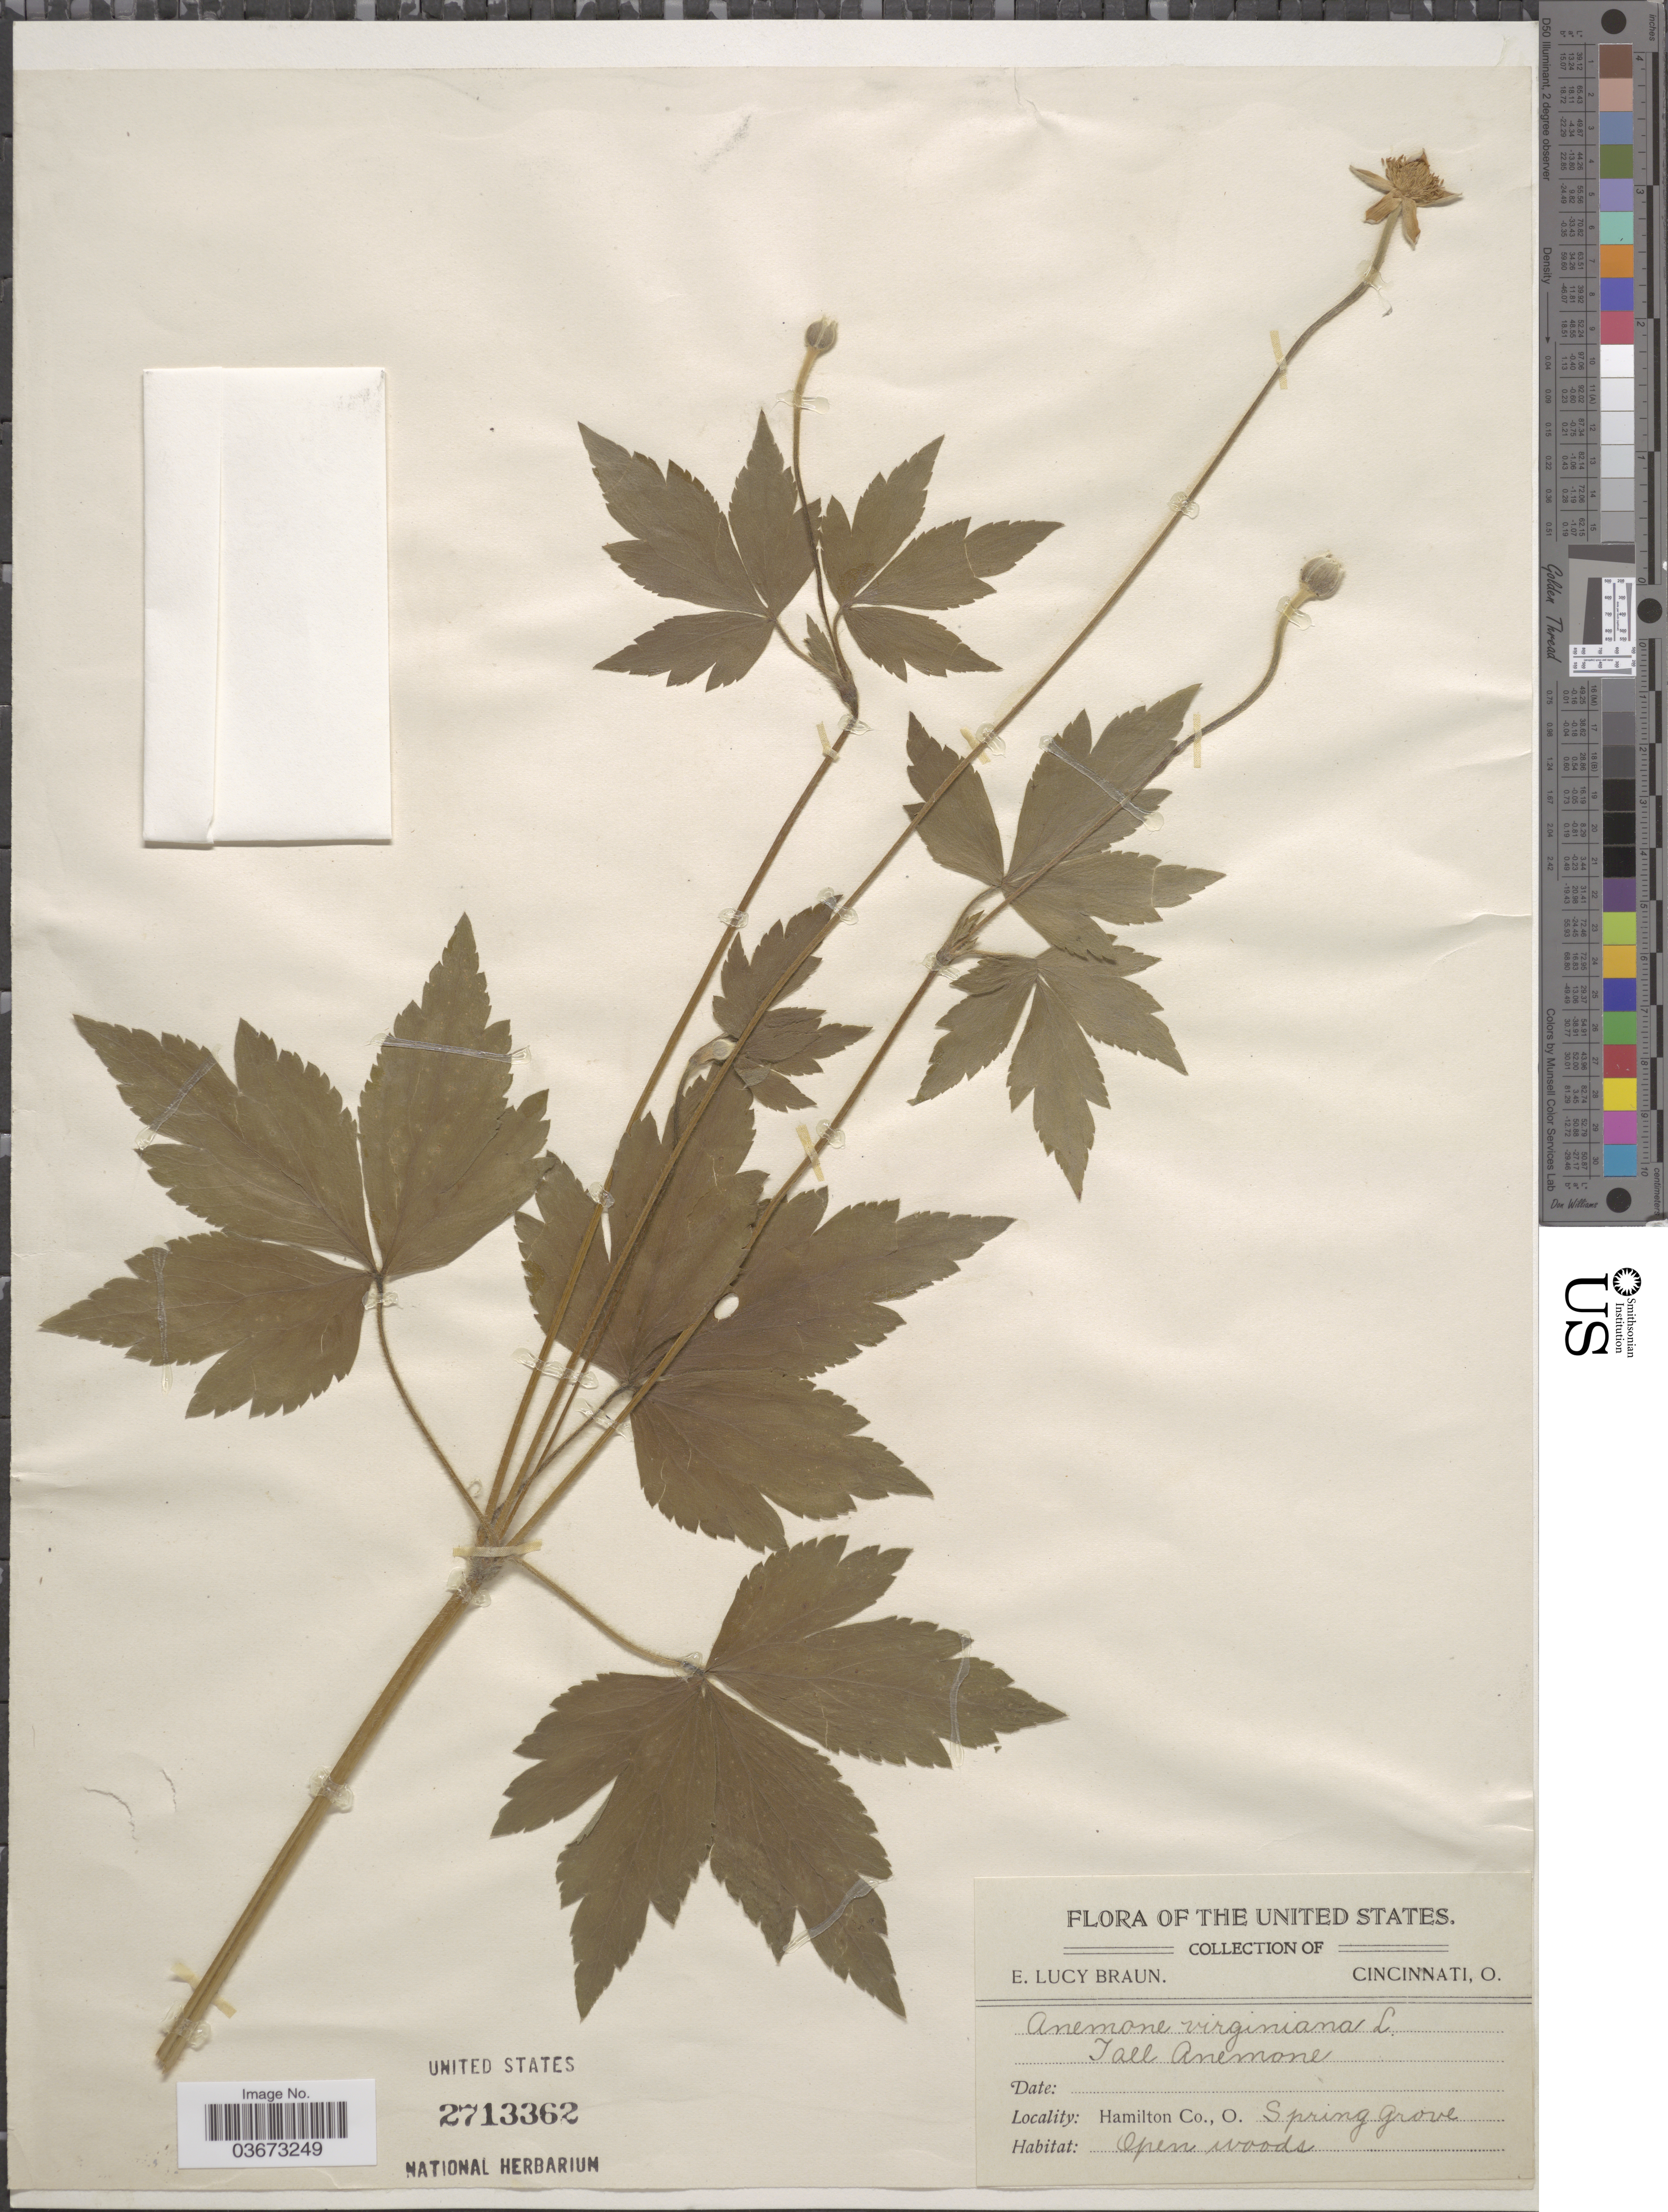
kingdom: Plantae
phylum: Tracheophyta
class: Magnoliopsida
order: Ranunculales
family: Ranunculaceae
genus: Anemone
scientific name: Anemone virginiana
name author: L.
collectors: E. L. Braun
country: United States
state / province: Ohio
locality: Hamilton Co. Spring Grove.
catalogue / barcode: US 2713362